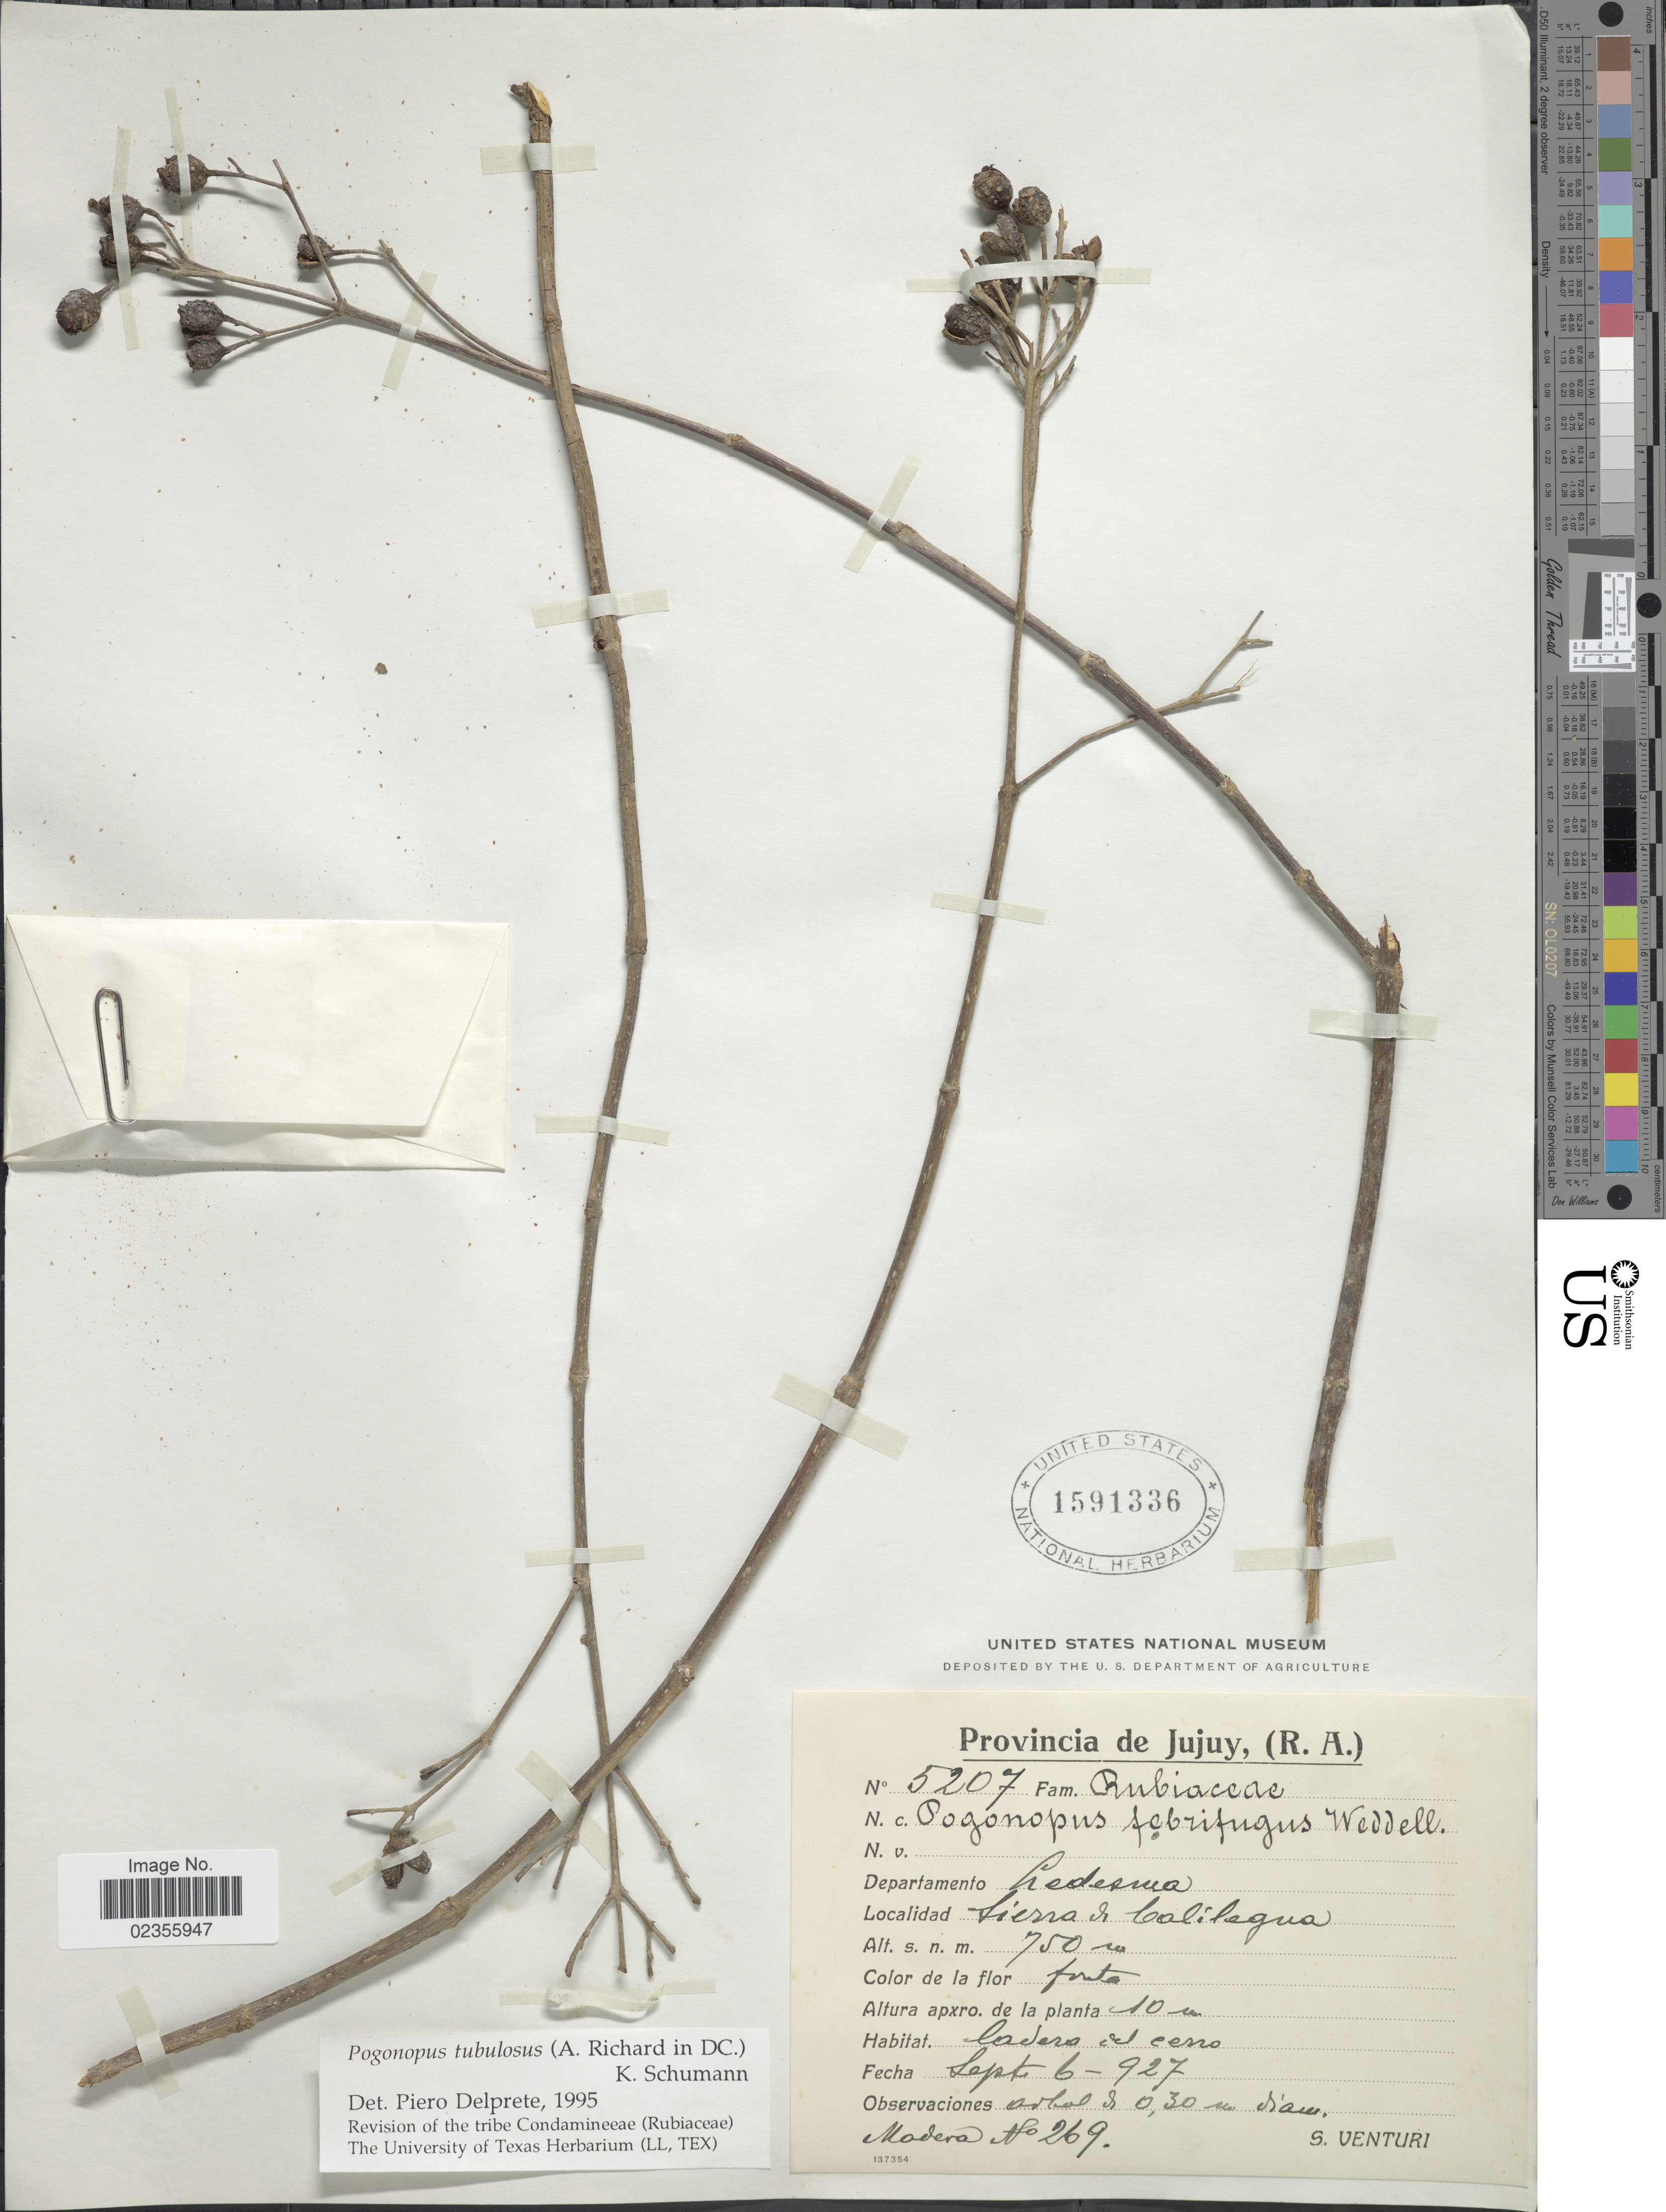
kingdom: Plantae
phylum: Tracheophyta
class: Magnoliopsida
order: Gentianales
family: Rubiaceae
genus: Pogonopus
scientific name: Pogonopus tubulosus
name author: (A. Rich. in DC.) K. Schum.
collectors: S. Venturi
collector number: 5207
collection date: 1927-09-06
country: Argentina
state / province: Jujuy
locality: Provincia de Jujuy, (R.A.). Departamento Ledesma. Sierra de Calilegua.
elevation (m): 750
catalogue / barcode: US 1591336